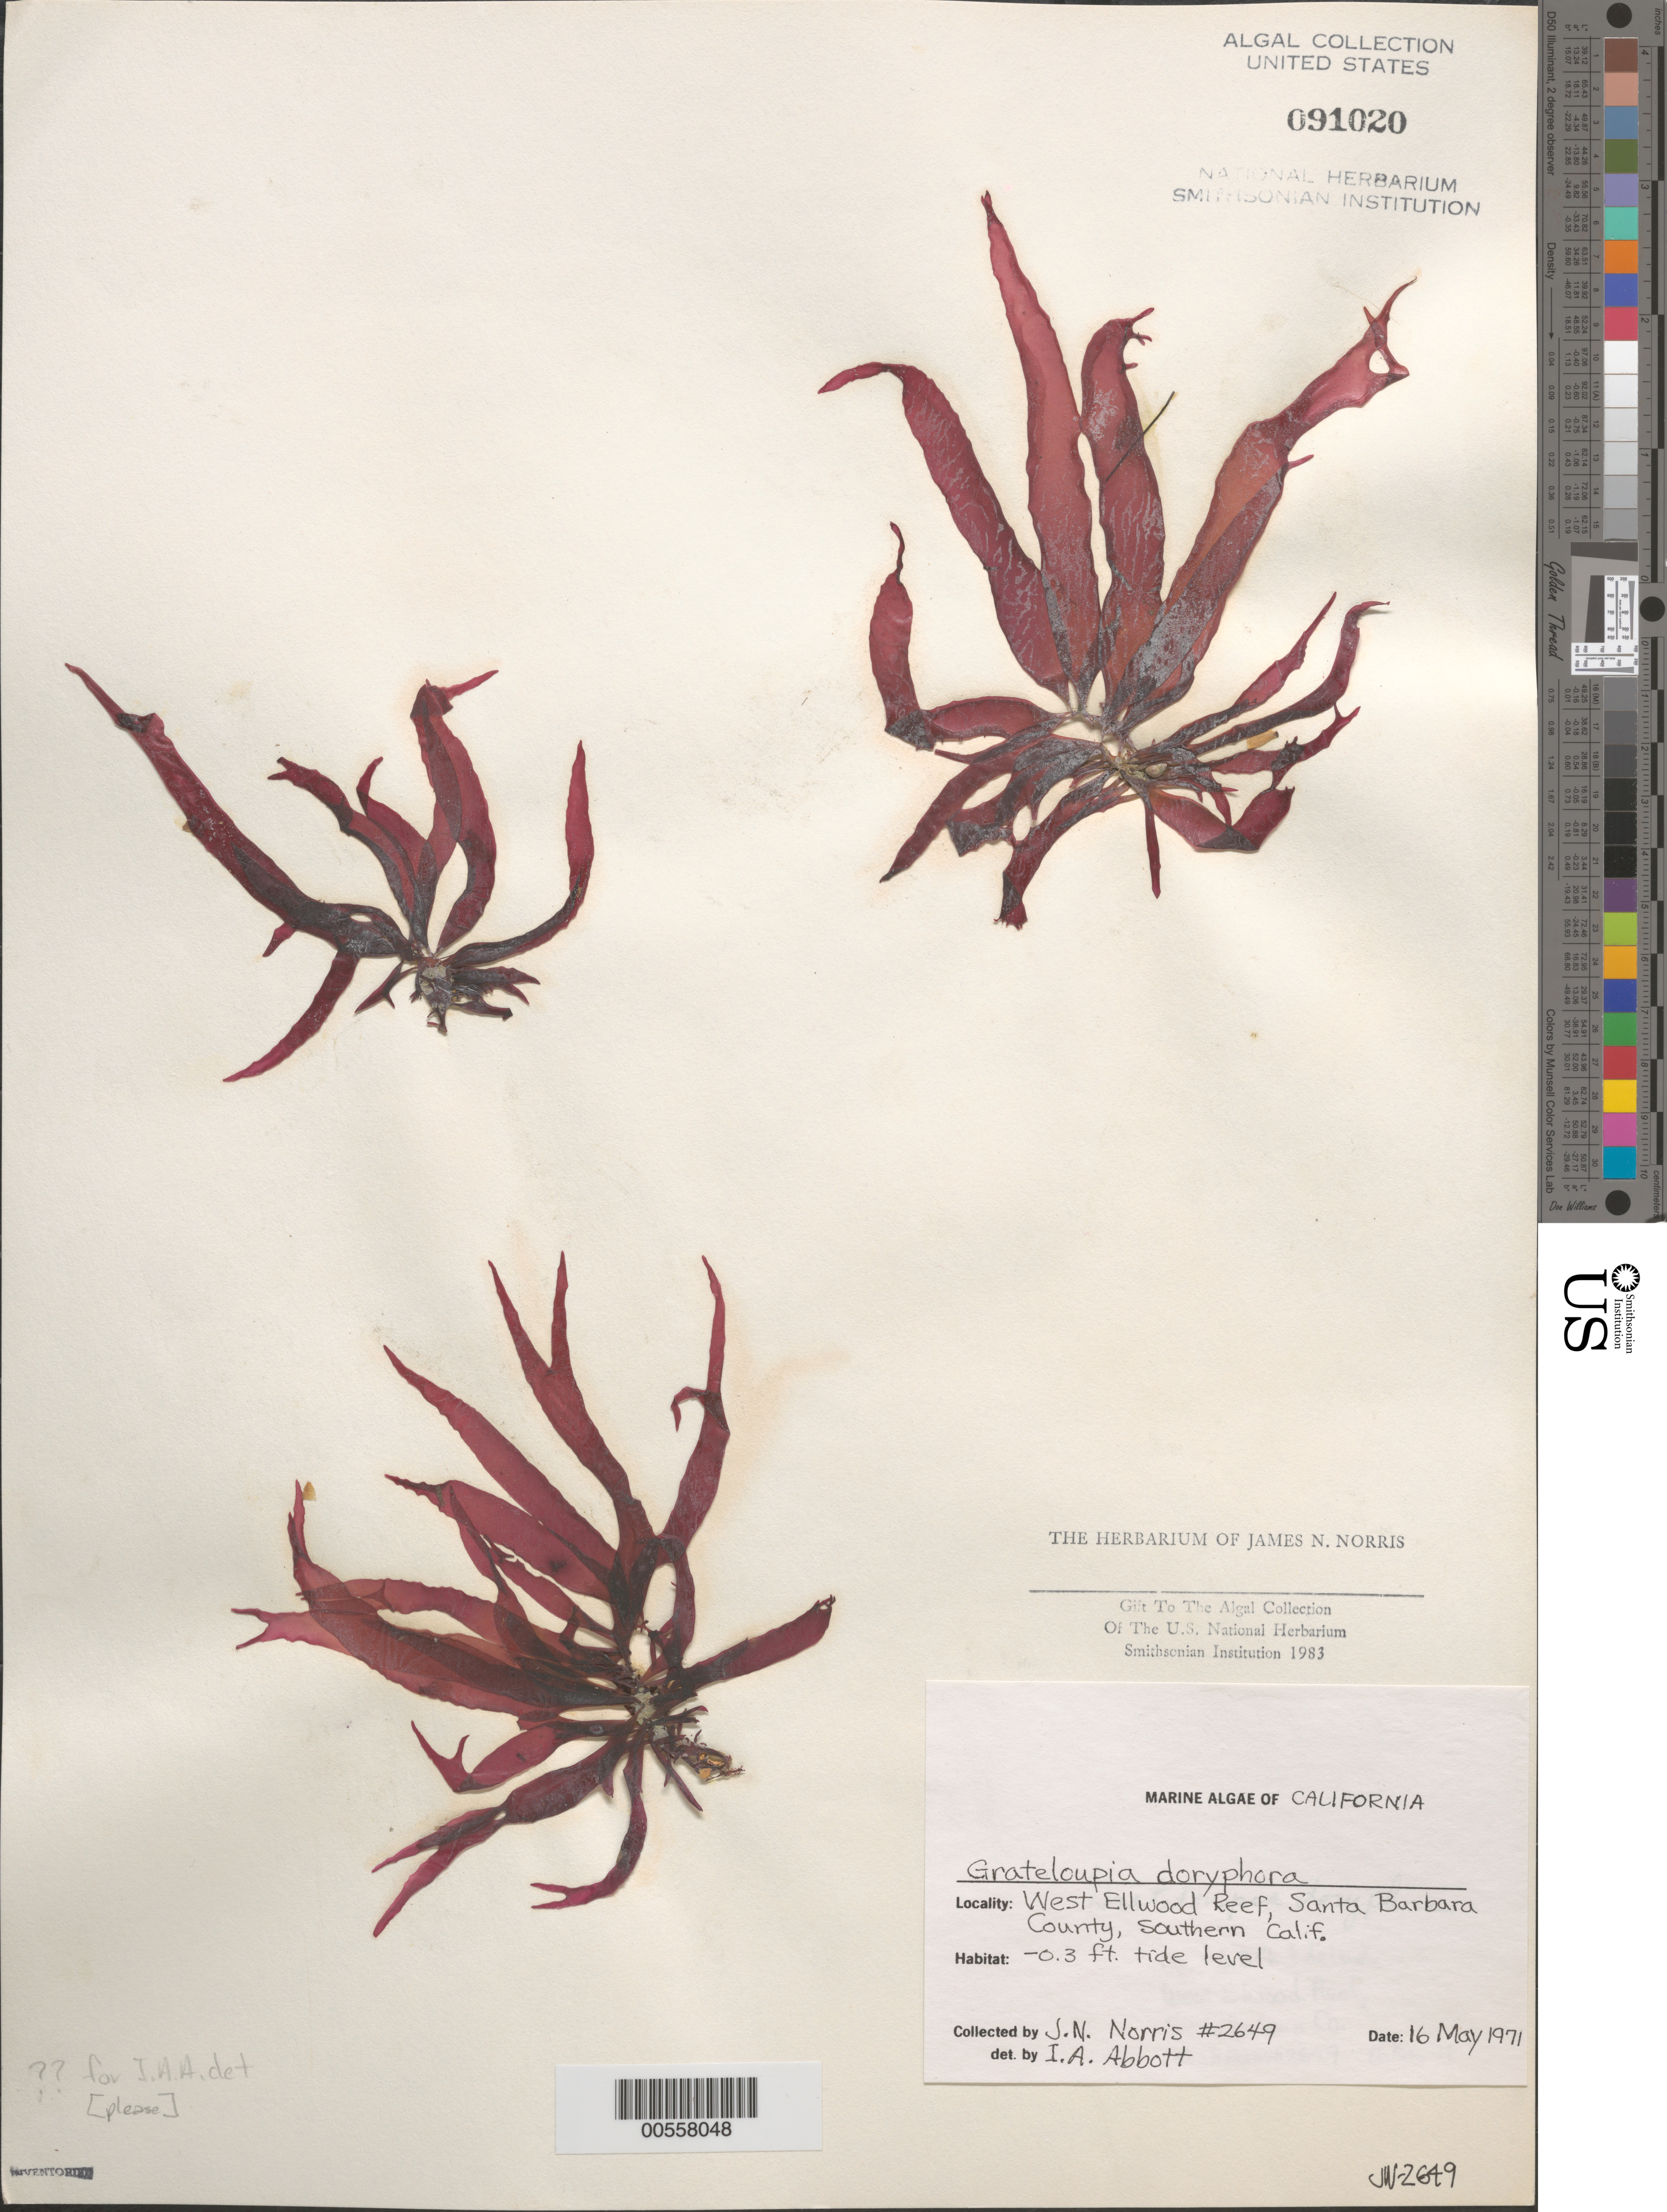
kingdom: Plantae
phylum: Rhodophyta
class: Florideophyceae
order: Halymeniales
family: Halymeniaceae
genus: Grateloupia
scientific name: Grateloupia doryphora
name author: (Mont.) Howe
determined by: Abbott, Isabella A.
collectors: M. Chamberlain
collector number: Jn-2649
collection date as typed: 16 May 1971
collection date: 1971-05-16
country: United States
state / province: California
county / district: Santa Barbara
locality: West Ellwood Reef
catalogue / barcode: US 91020